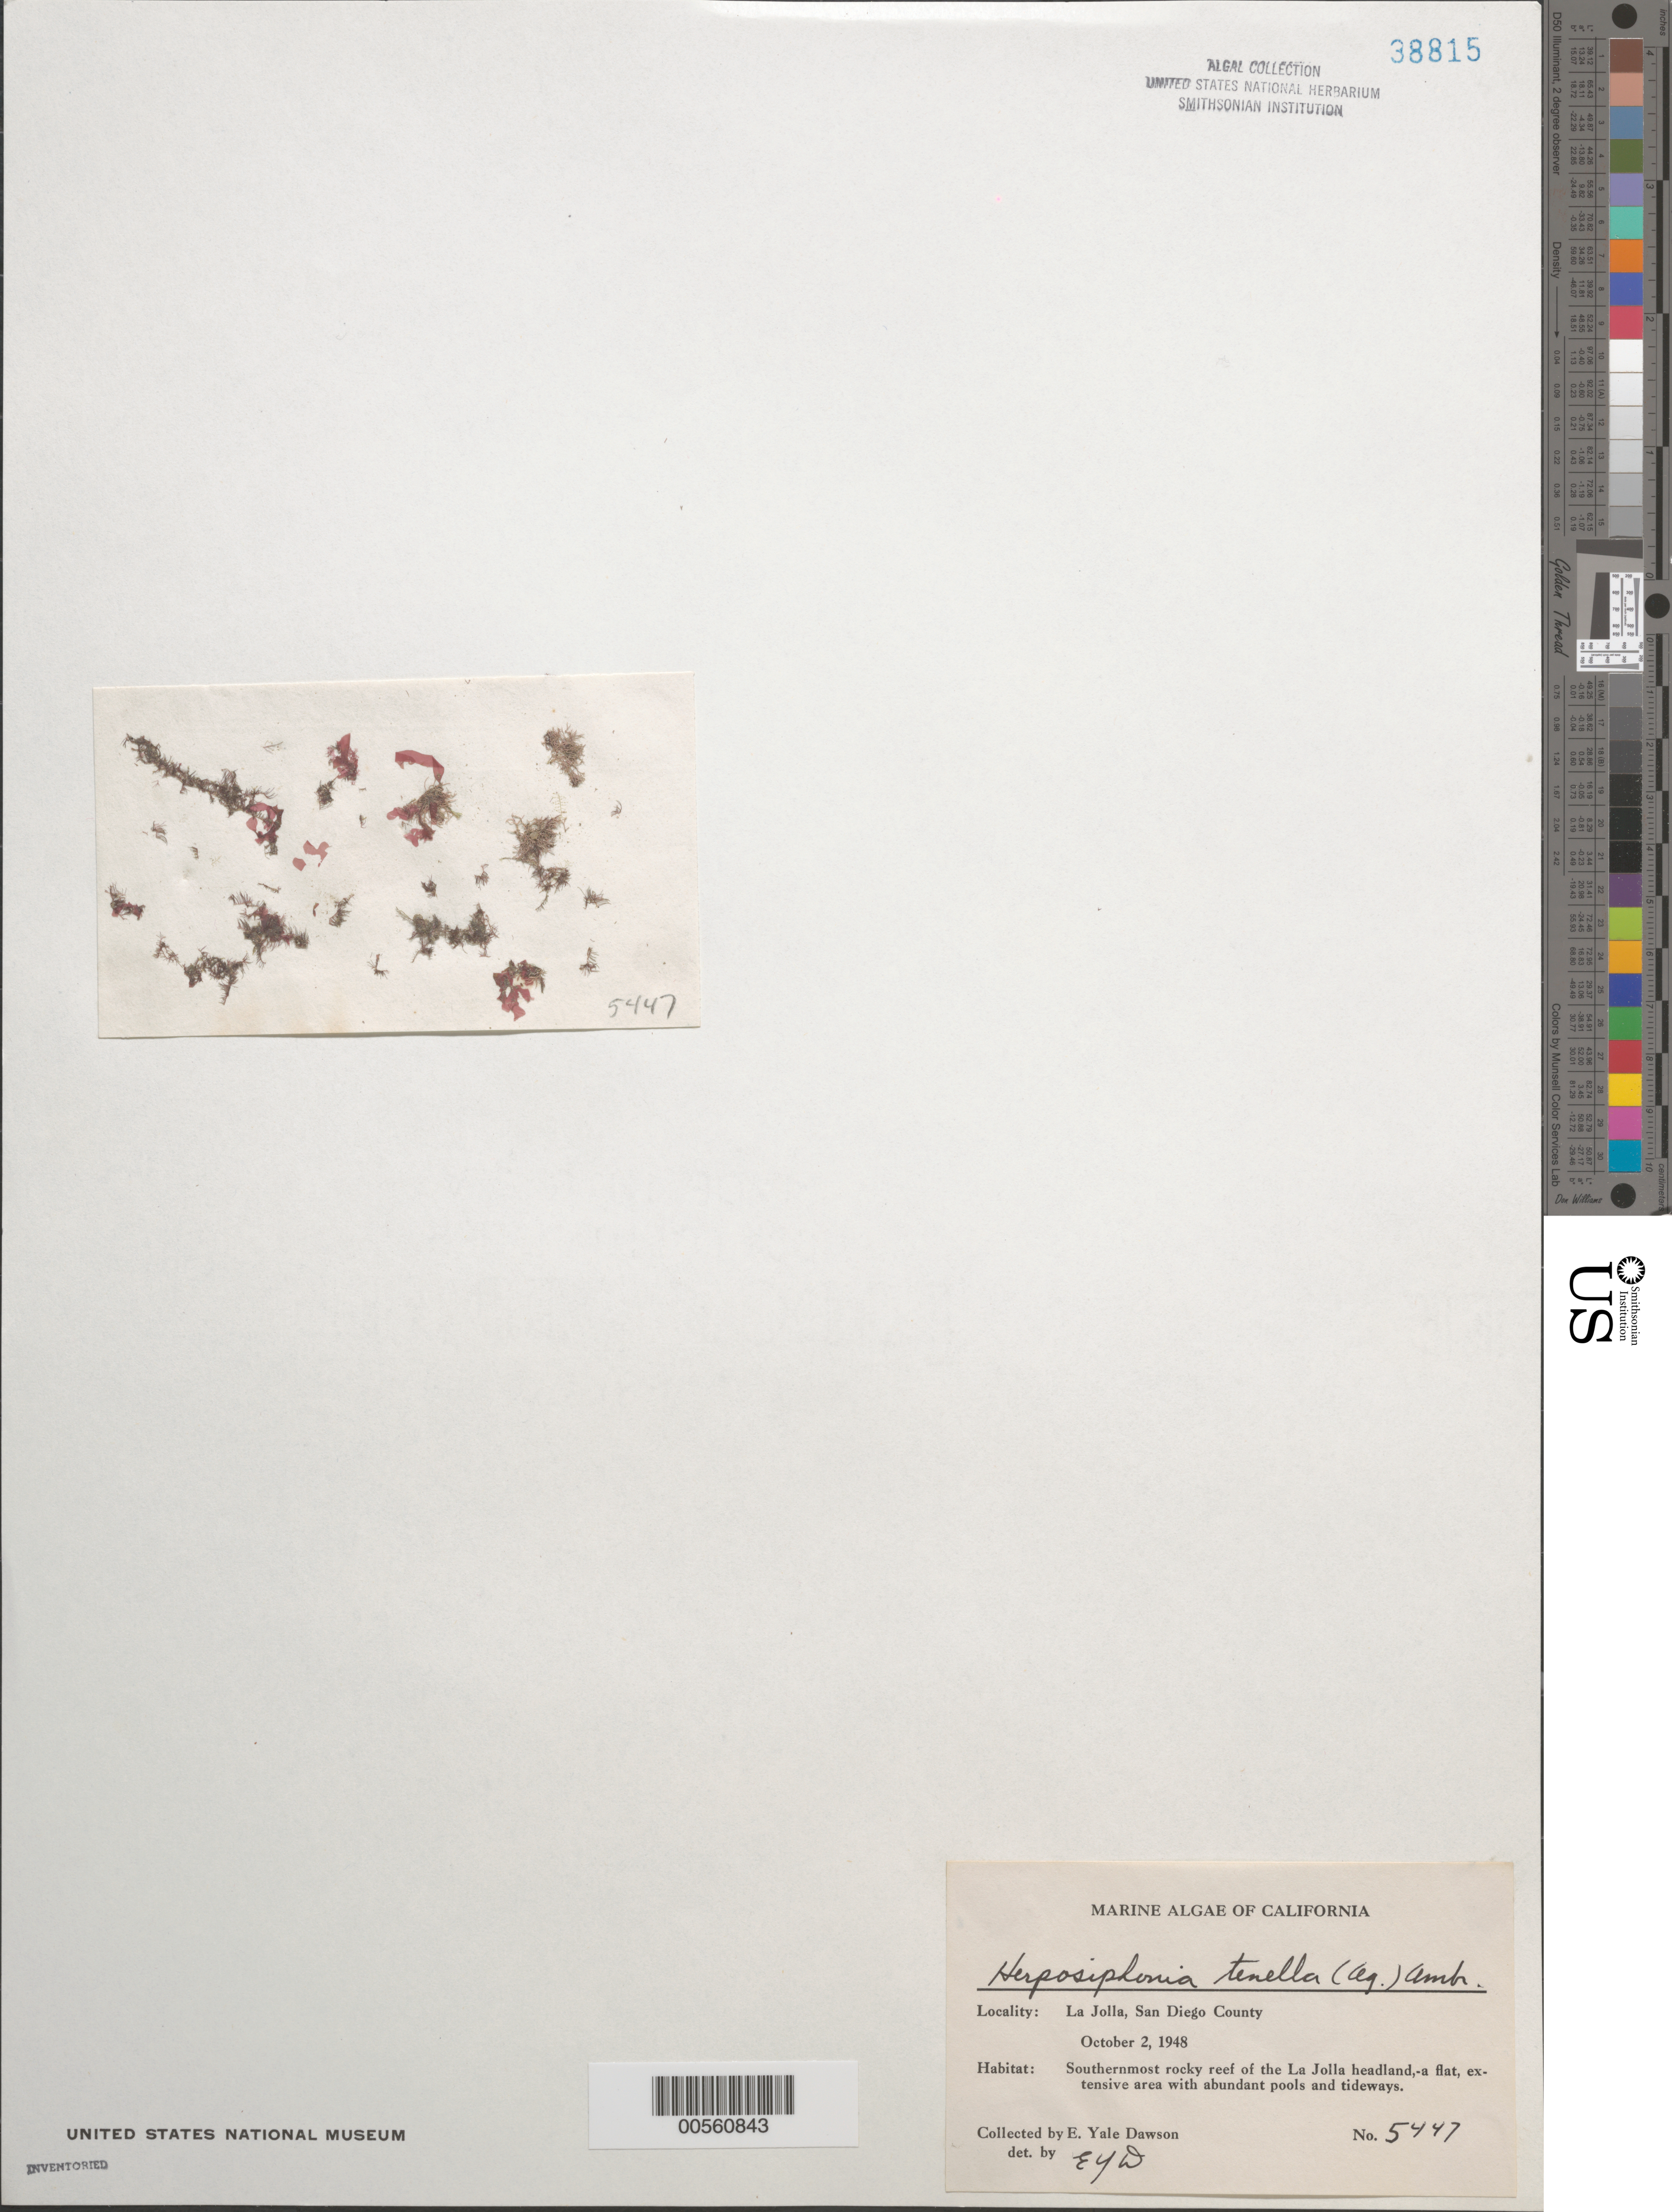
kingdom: Plantae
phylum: Rhodophyta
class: Florideophyceae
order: Ceramiales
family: Rhodomelaceae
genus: Herposiphonia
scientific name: Herposiphonia tenella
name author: (C. Agardh) Ambronn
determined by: Dawson, E. Y.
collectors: E. Y. Dawson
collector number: EYD 5447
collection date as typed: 02 Oct 1948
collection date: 1948-10-02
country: United States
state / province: California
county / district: San Diego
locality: La Jolla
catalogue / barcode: US 38815